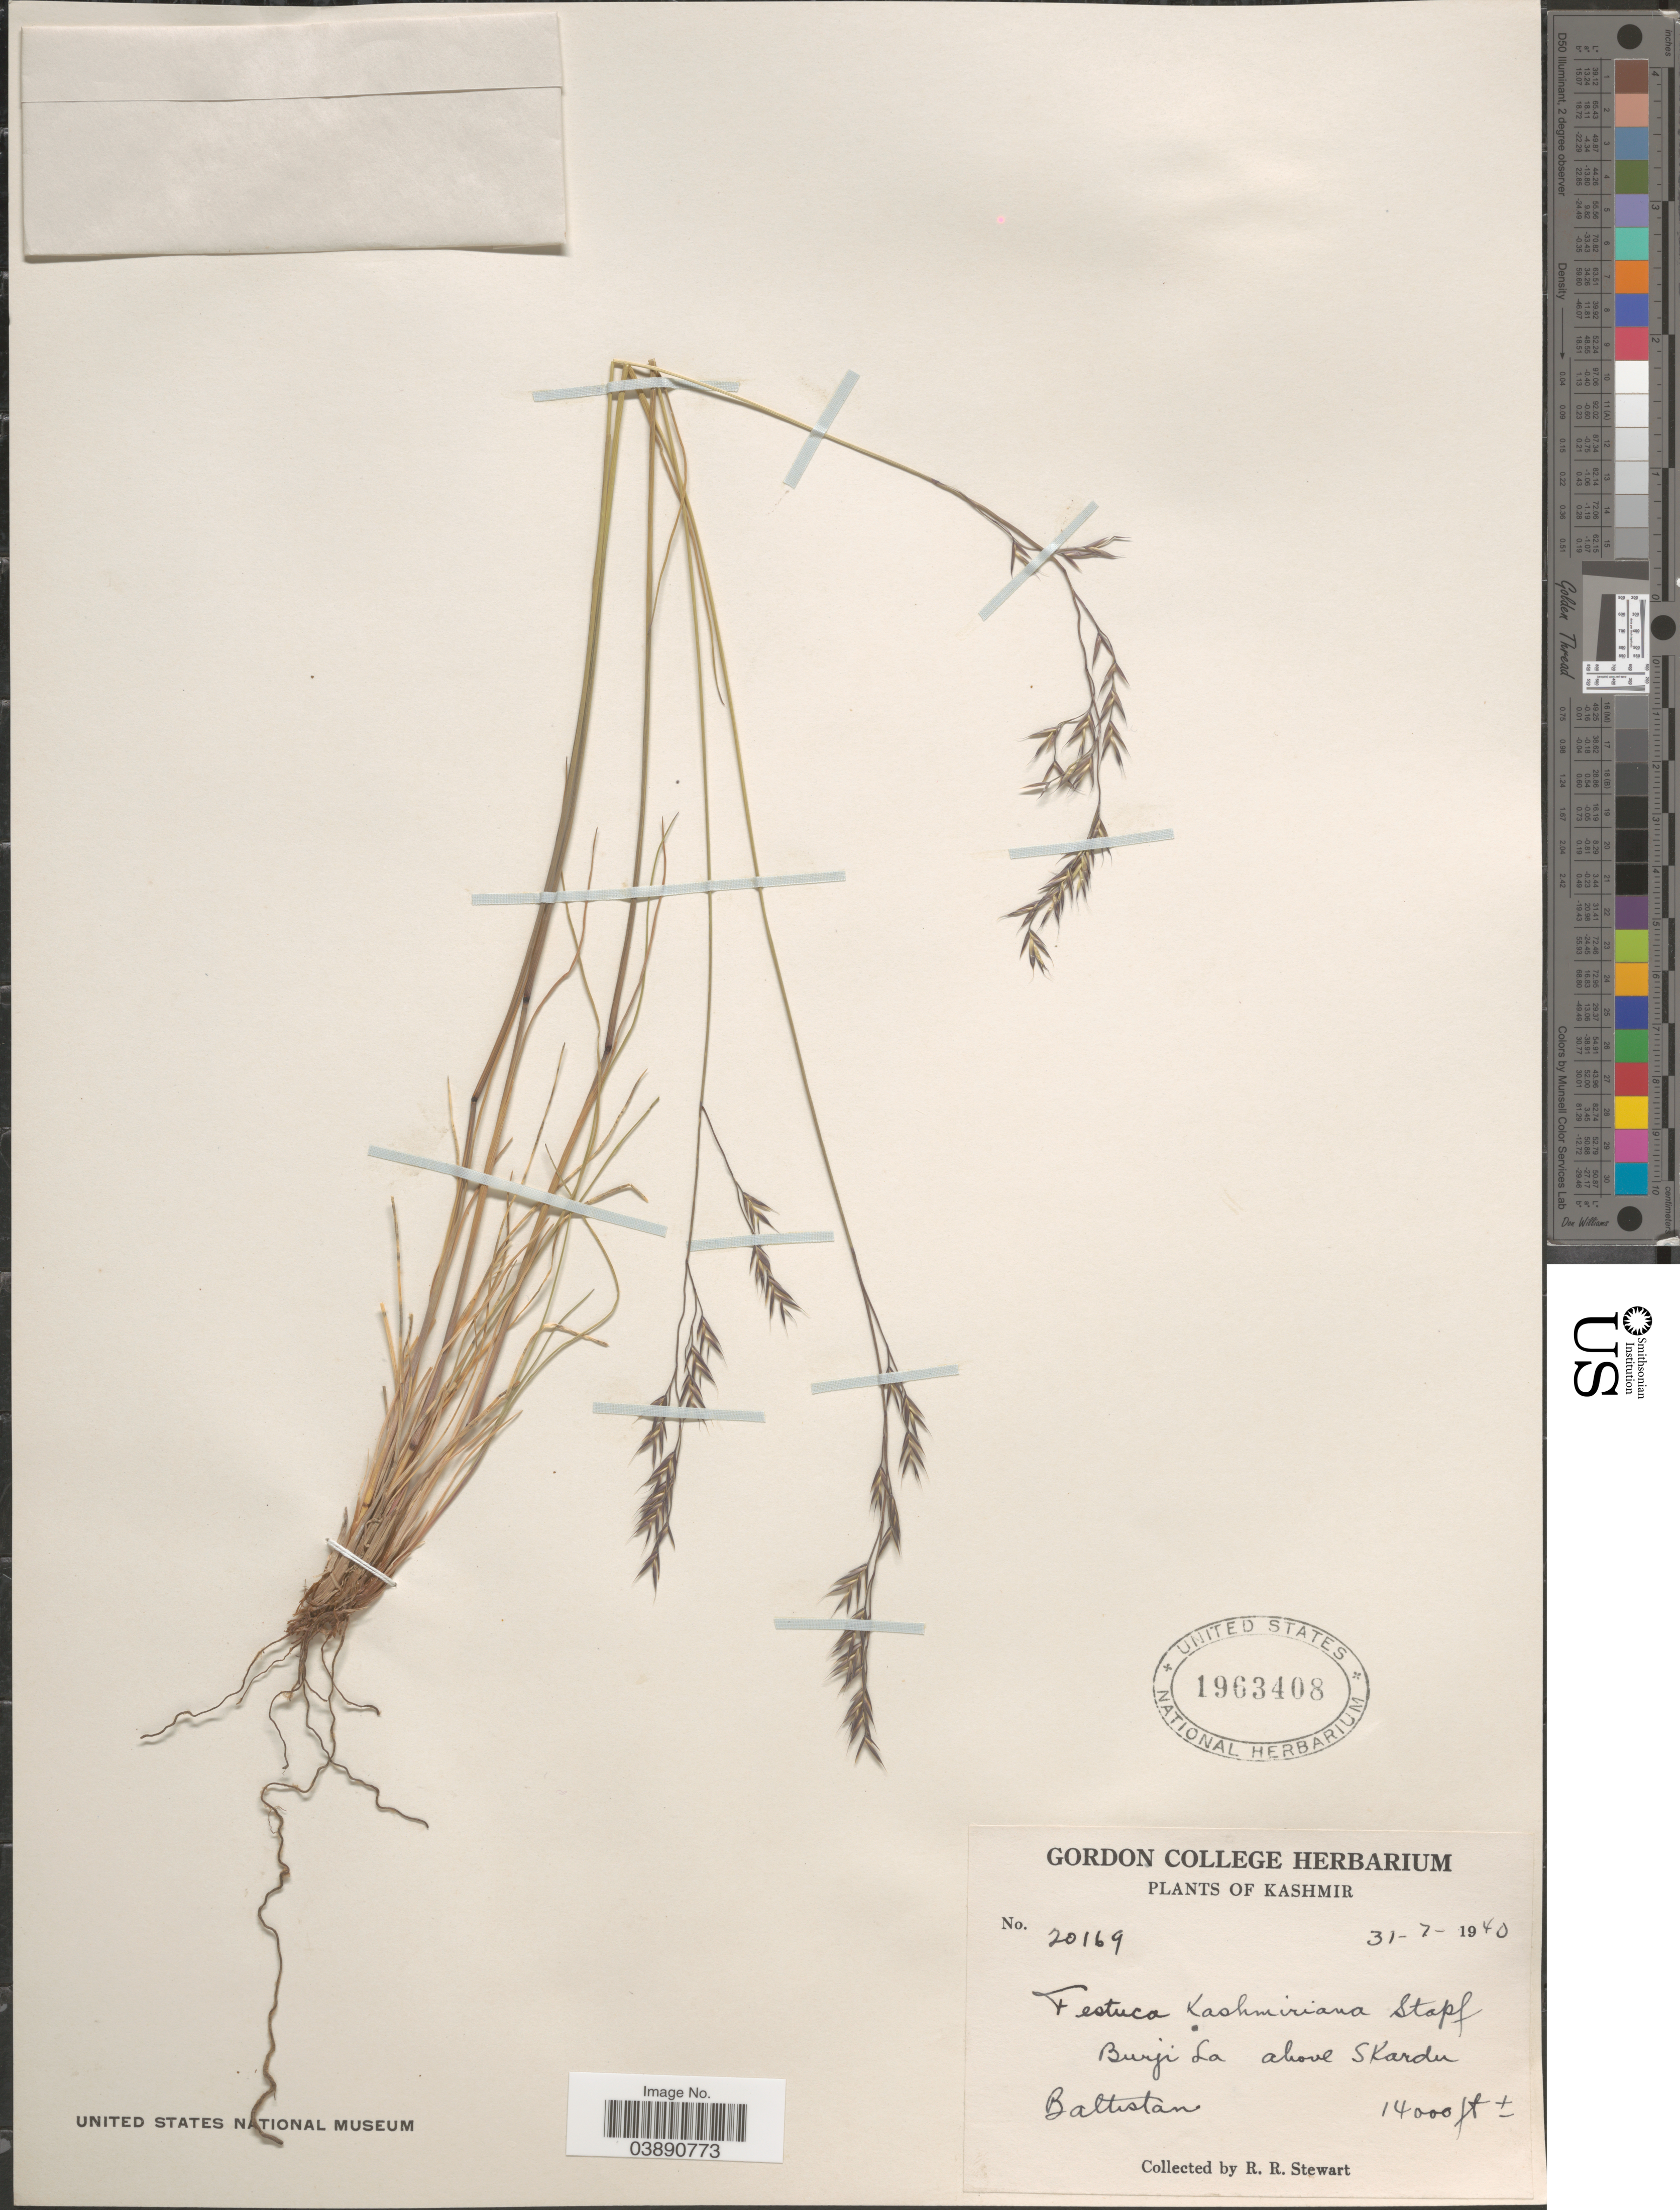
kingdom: Plantae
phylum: Tracheophyta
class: Liliopsida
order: Poales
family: Poaceae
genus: Festuca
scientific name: Festuca kashmiriana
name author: Stapf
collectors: R. Stewart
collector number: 20169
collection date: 1940-07-31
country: India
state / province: Jammu and Kashmir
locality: Kashmir. Burji La above S Kardu Baltistan.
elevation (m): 4267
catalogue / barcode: US 1963408